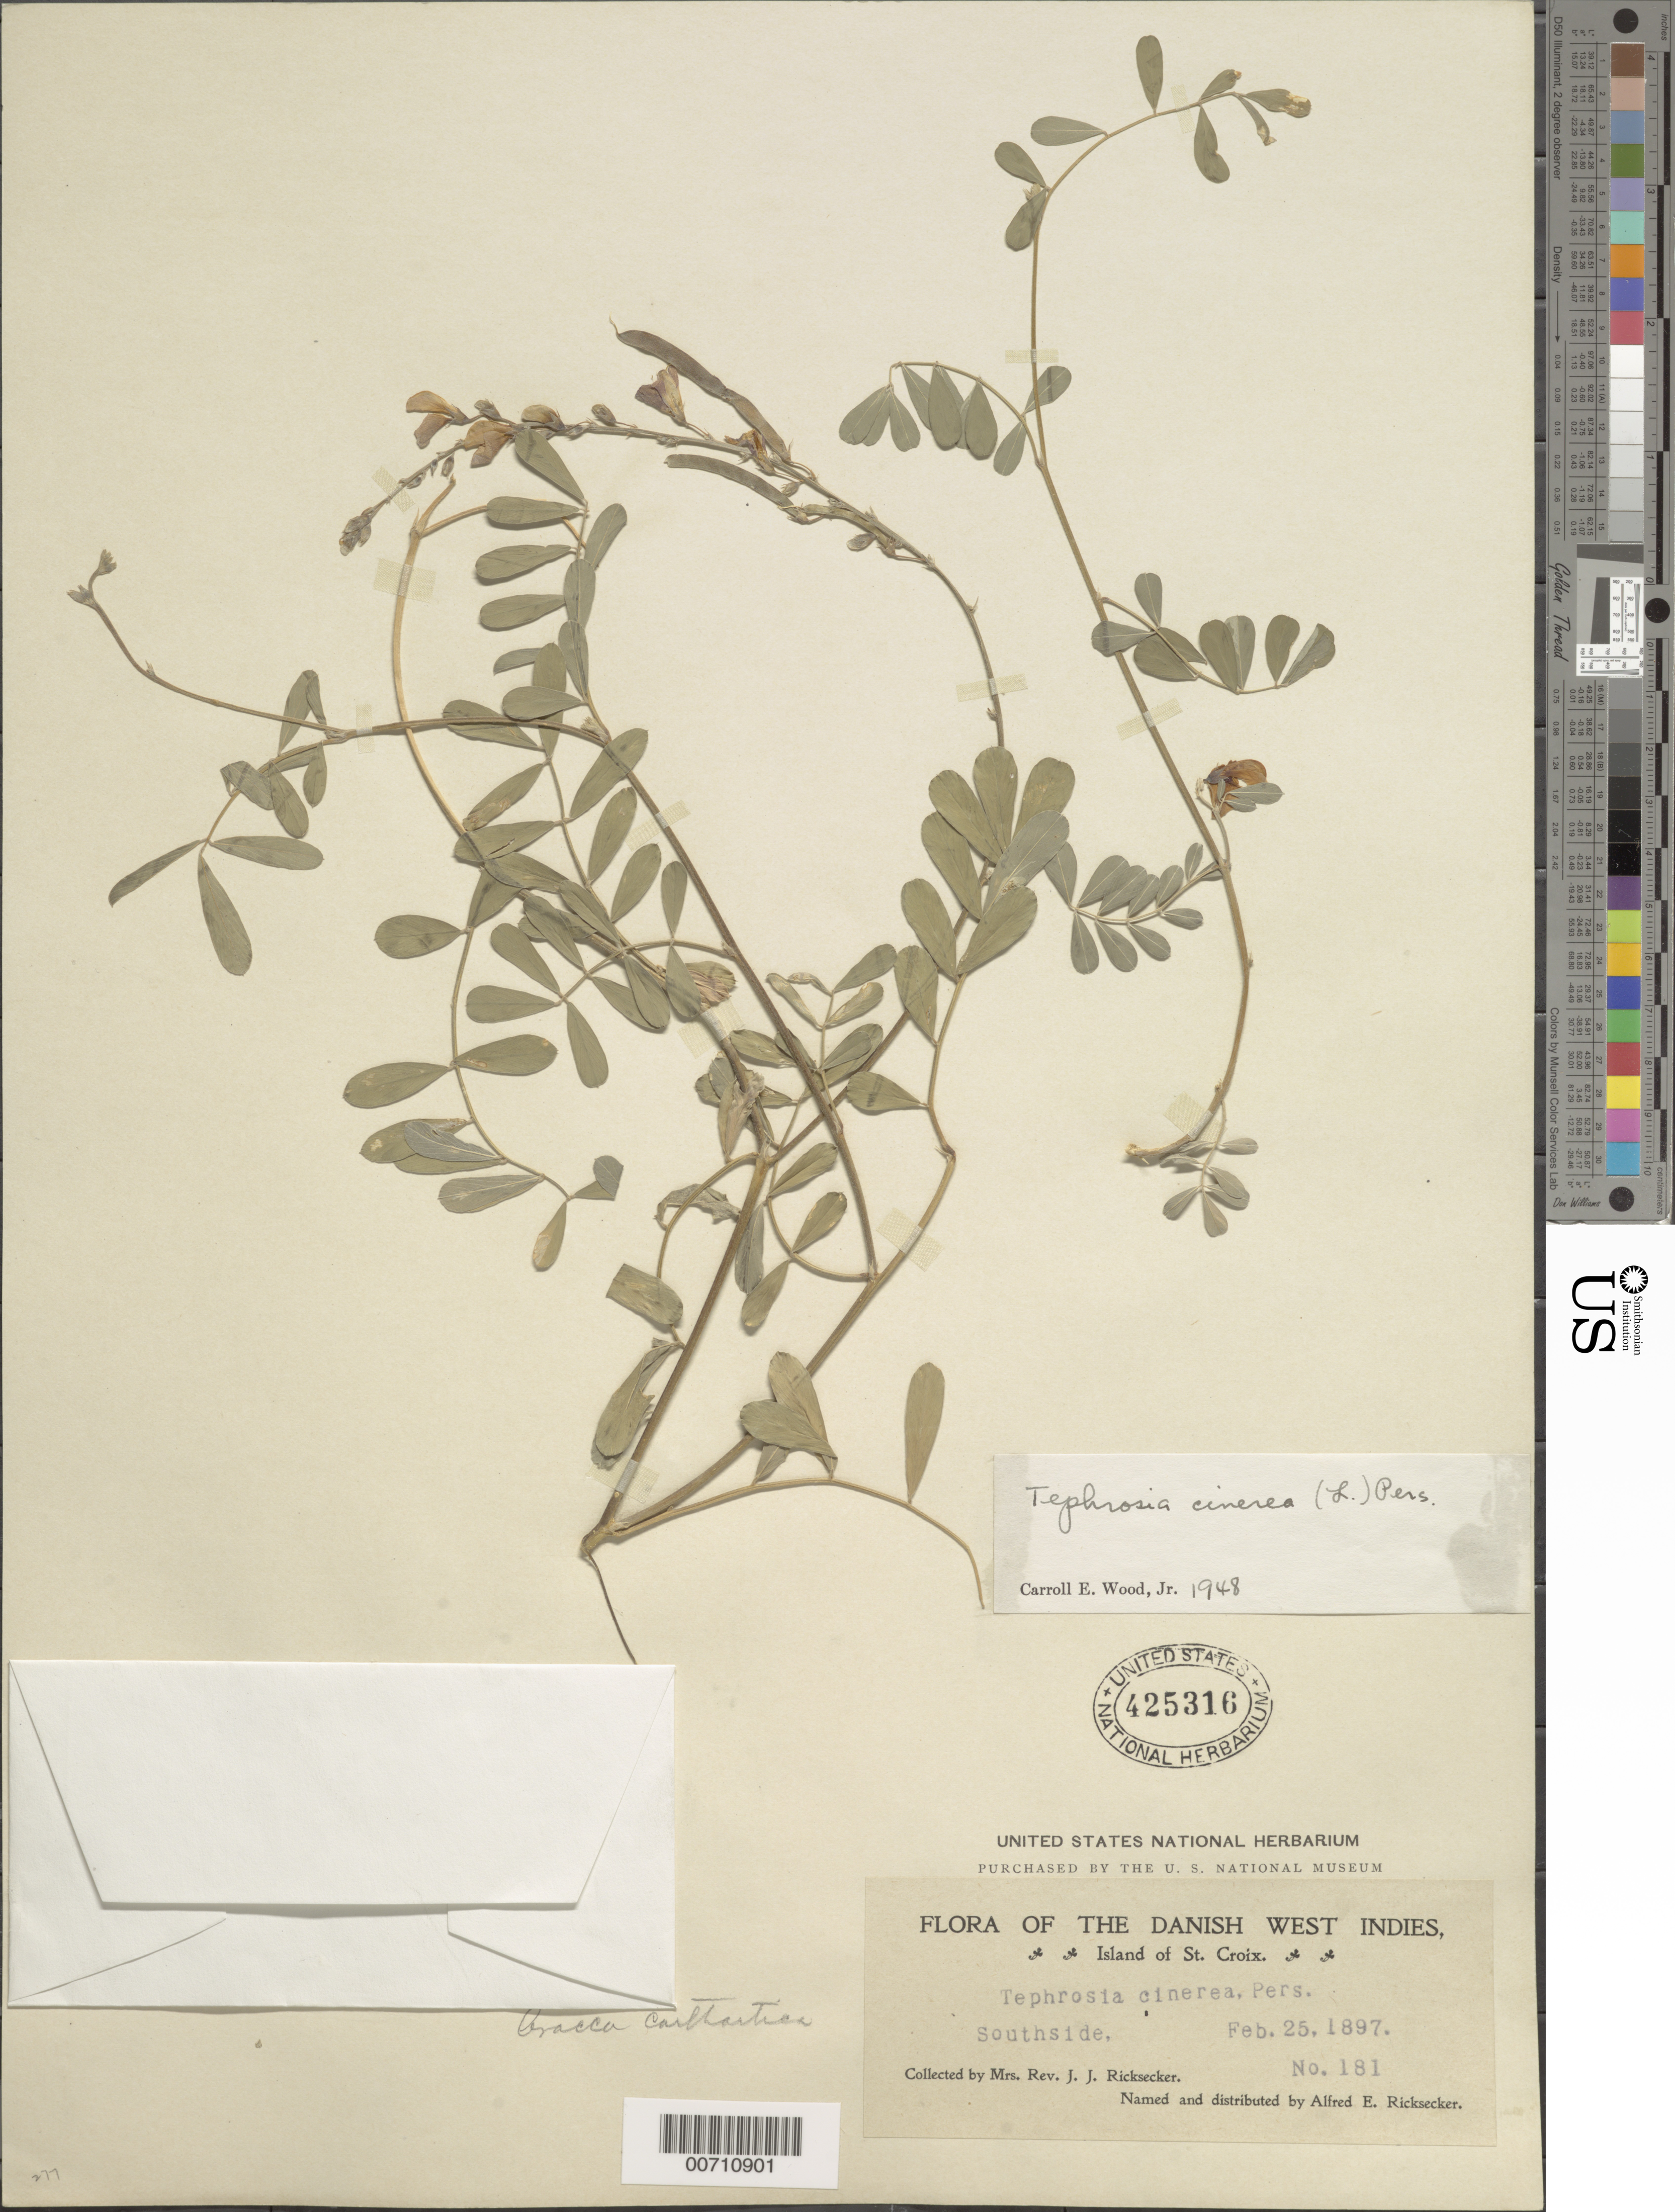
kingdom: Plantae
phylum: Tracheophyta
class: Magnoliopsida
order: Fabales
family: Fabaceae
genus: Tephrosia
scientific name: Tephrosia cinerea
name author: (L.) Pers.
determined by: Wood, C. E., Jr.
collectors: Mrs. J. J. Ricksecker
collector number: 181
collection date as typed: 25 Feb 1897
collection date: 1897-02-25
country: U.S. Virgin Islands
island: St. Croix Island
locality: Southside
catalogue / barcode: US 425316